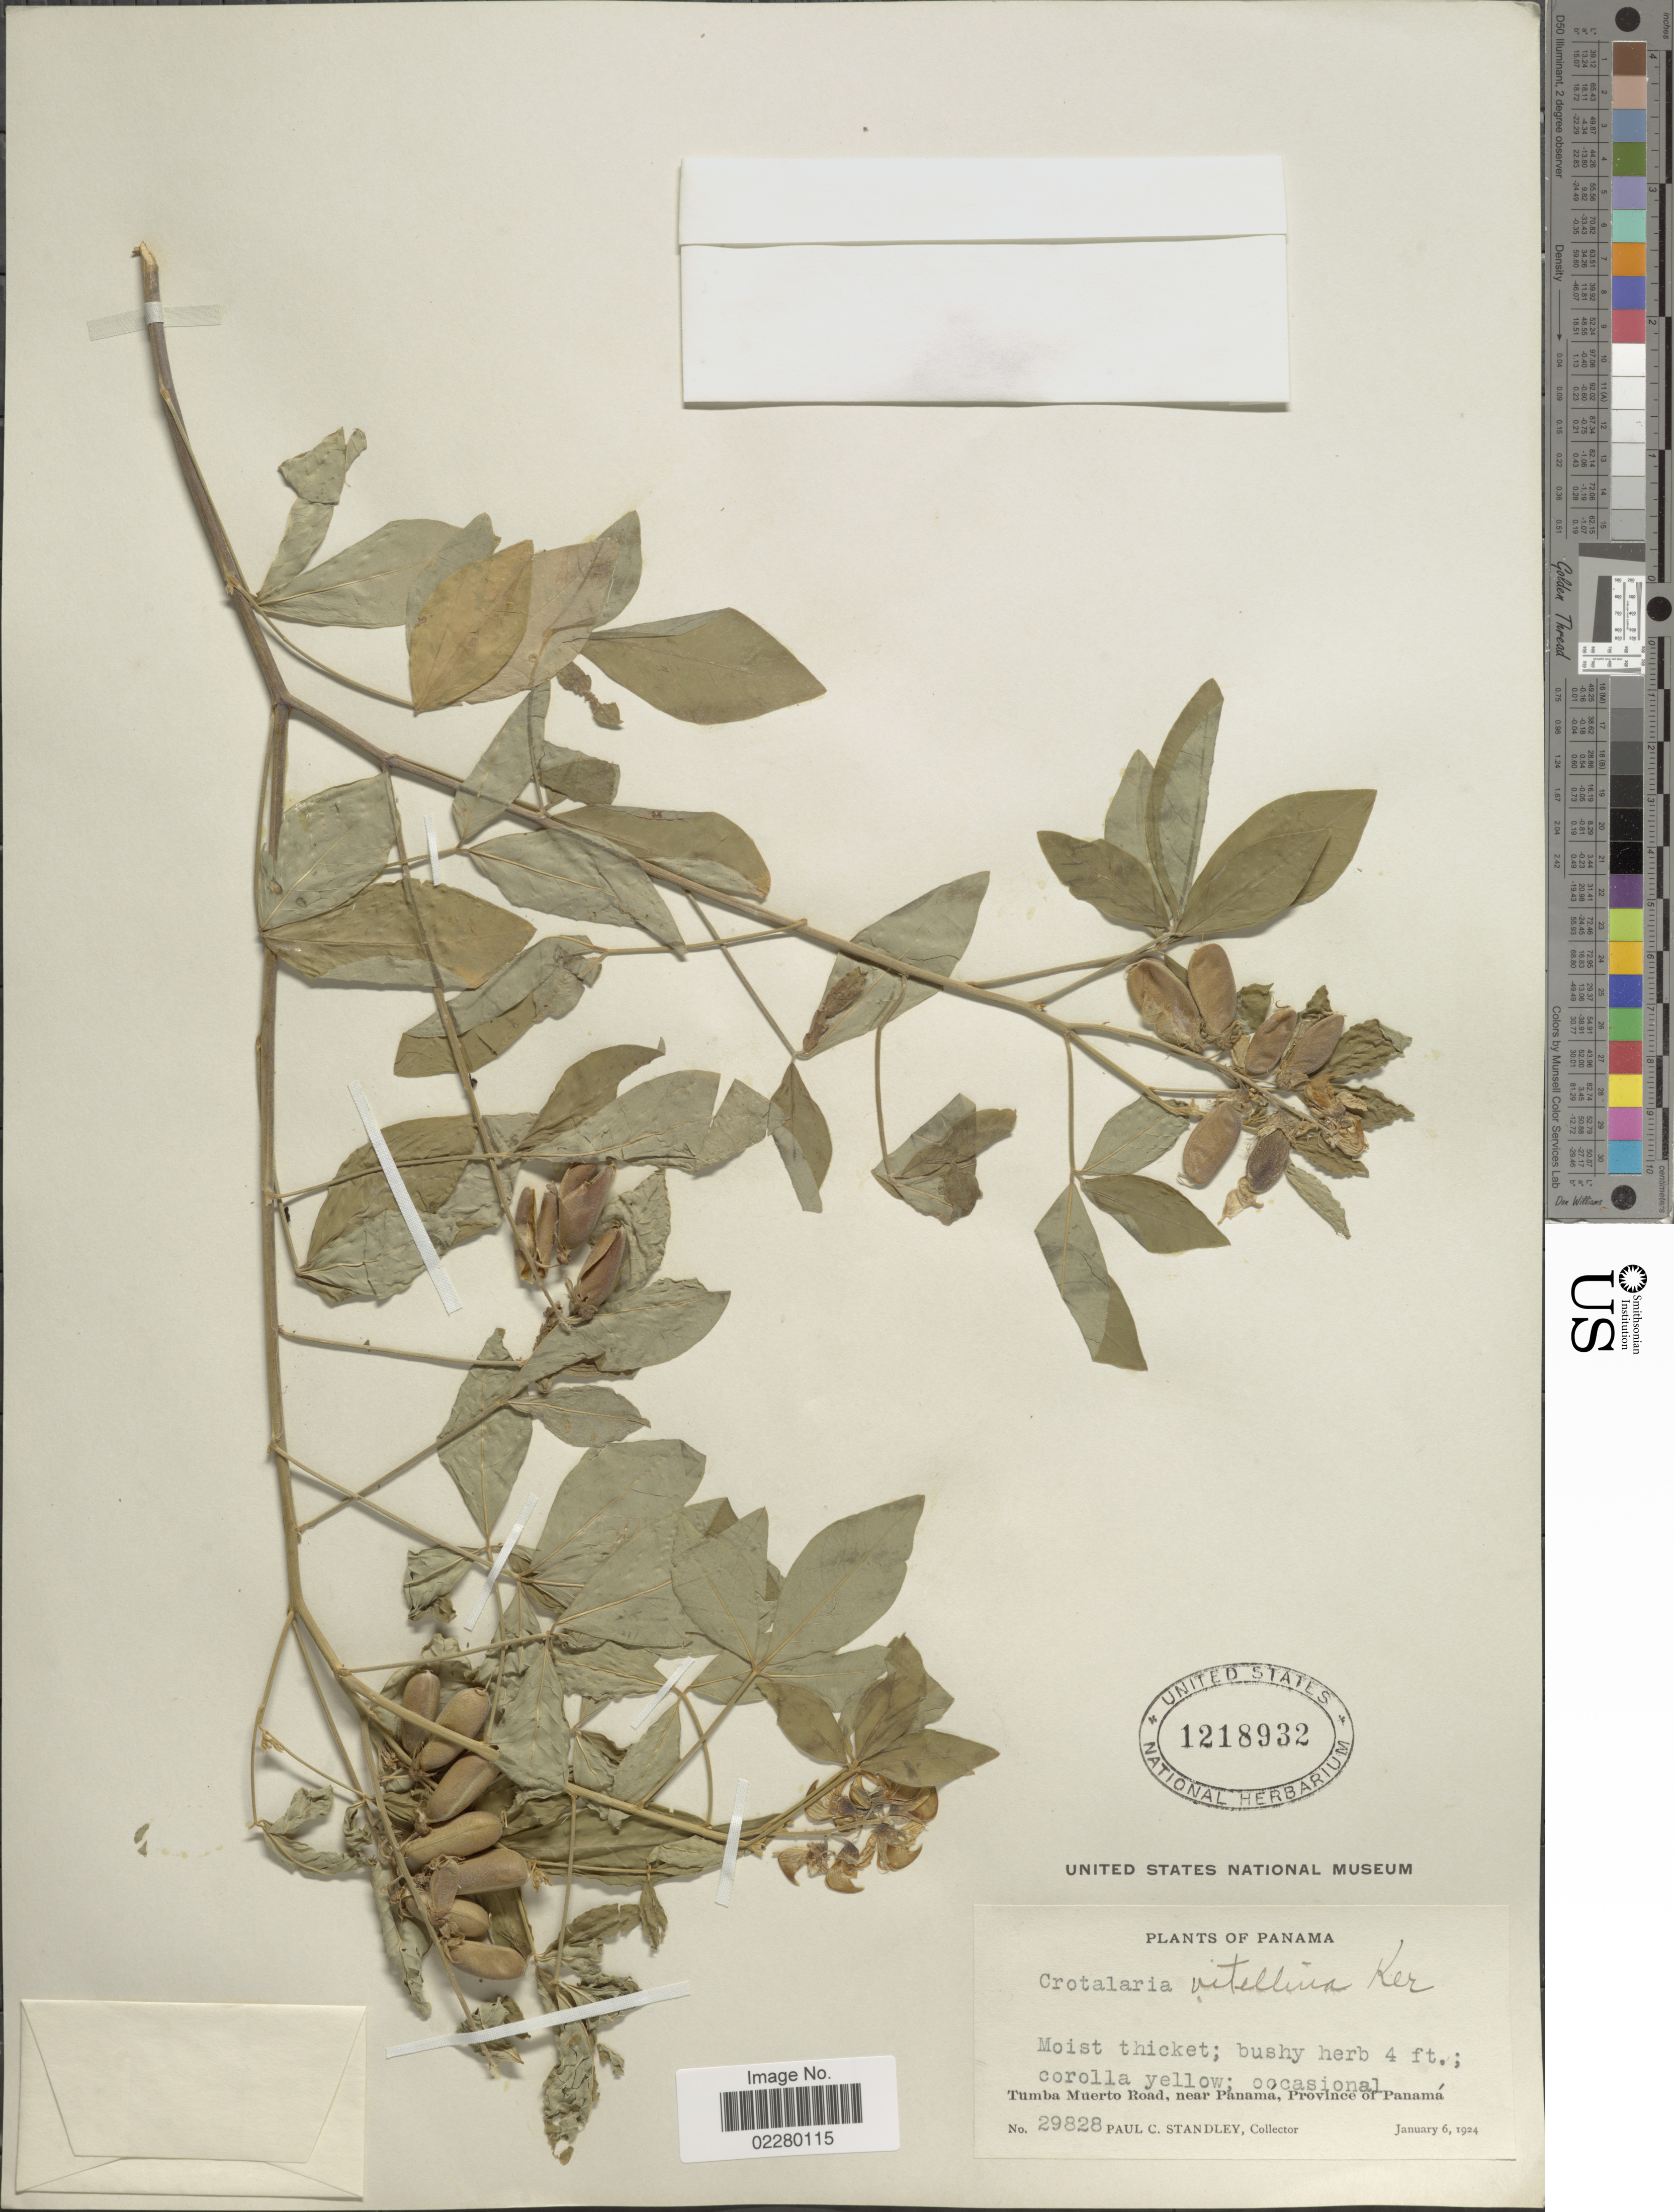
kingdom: Plantae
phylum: Tracheophyta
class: Magnoliopsida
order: Fabales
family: Fabaceae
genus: Crotalaria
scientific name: Crotalaria cajanifolia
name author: Kunth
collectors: P. C. Standley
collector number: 29828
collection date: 1924-01-06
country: Panama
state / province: Panamá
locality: Tumba Muerto Road, near Panamá, Province of Panamá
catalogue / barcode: US 1218932